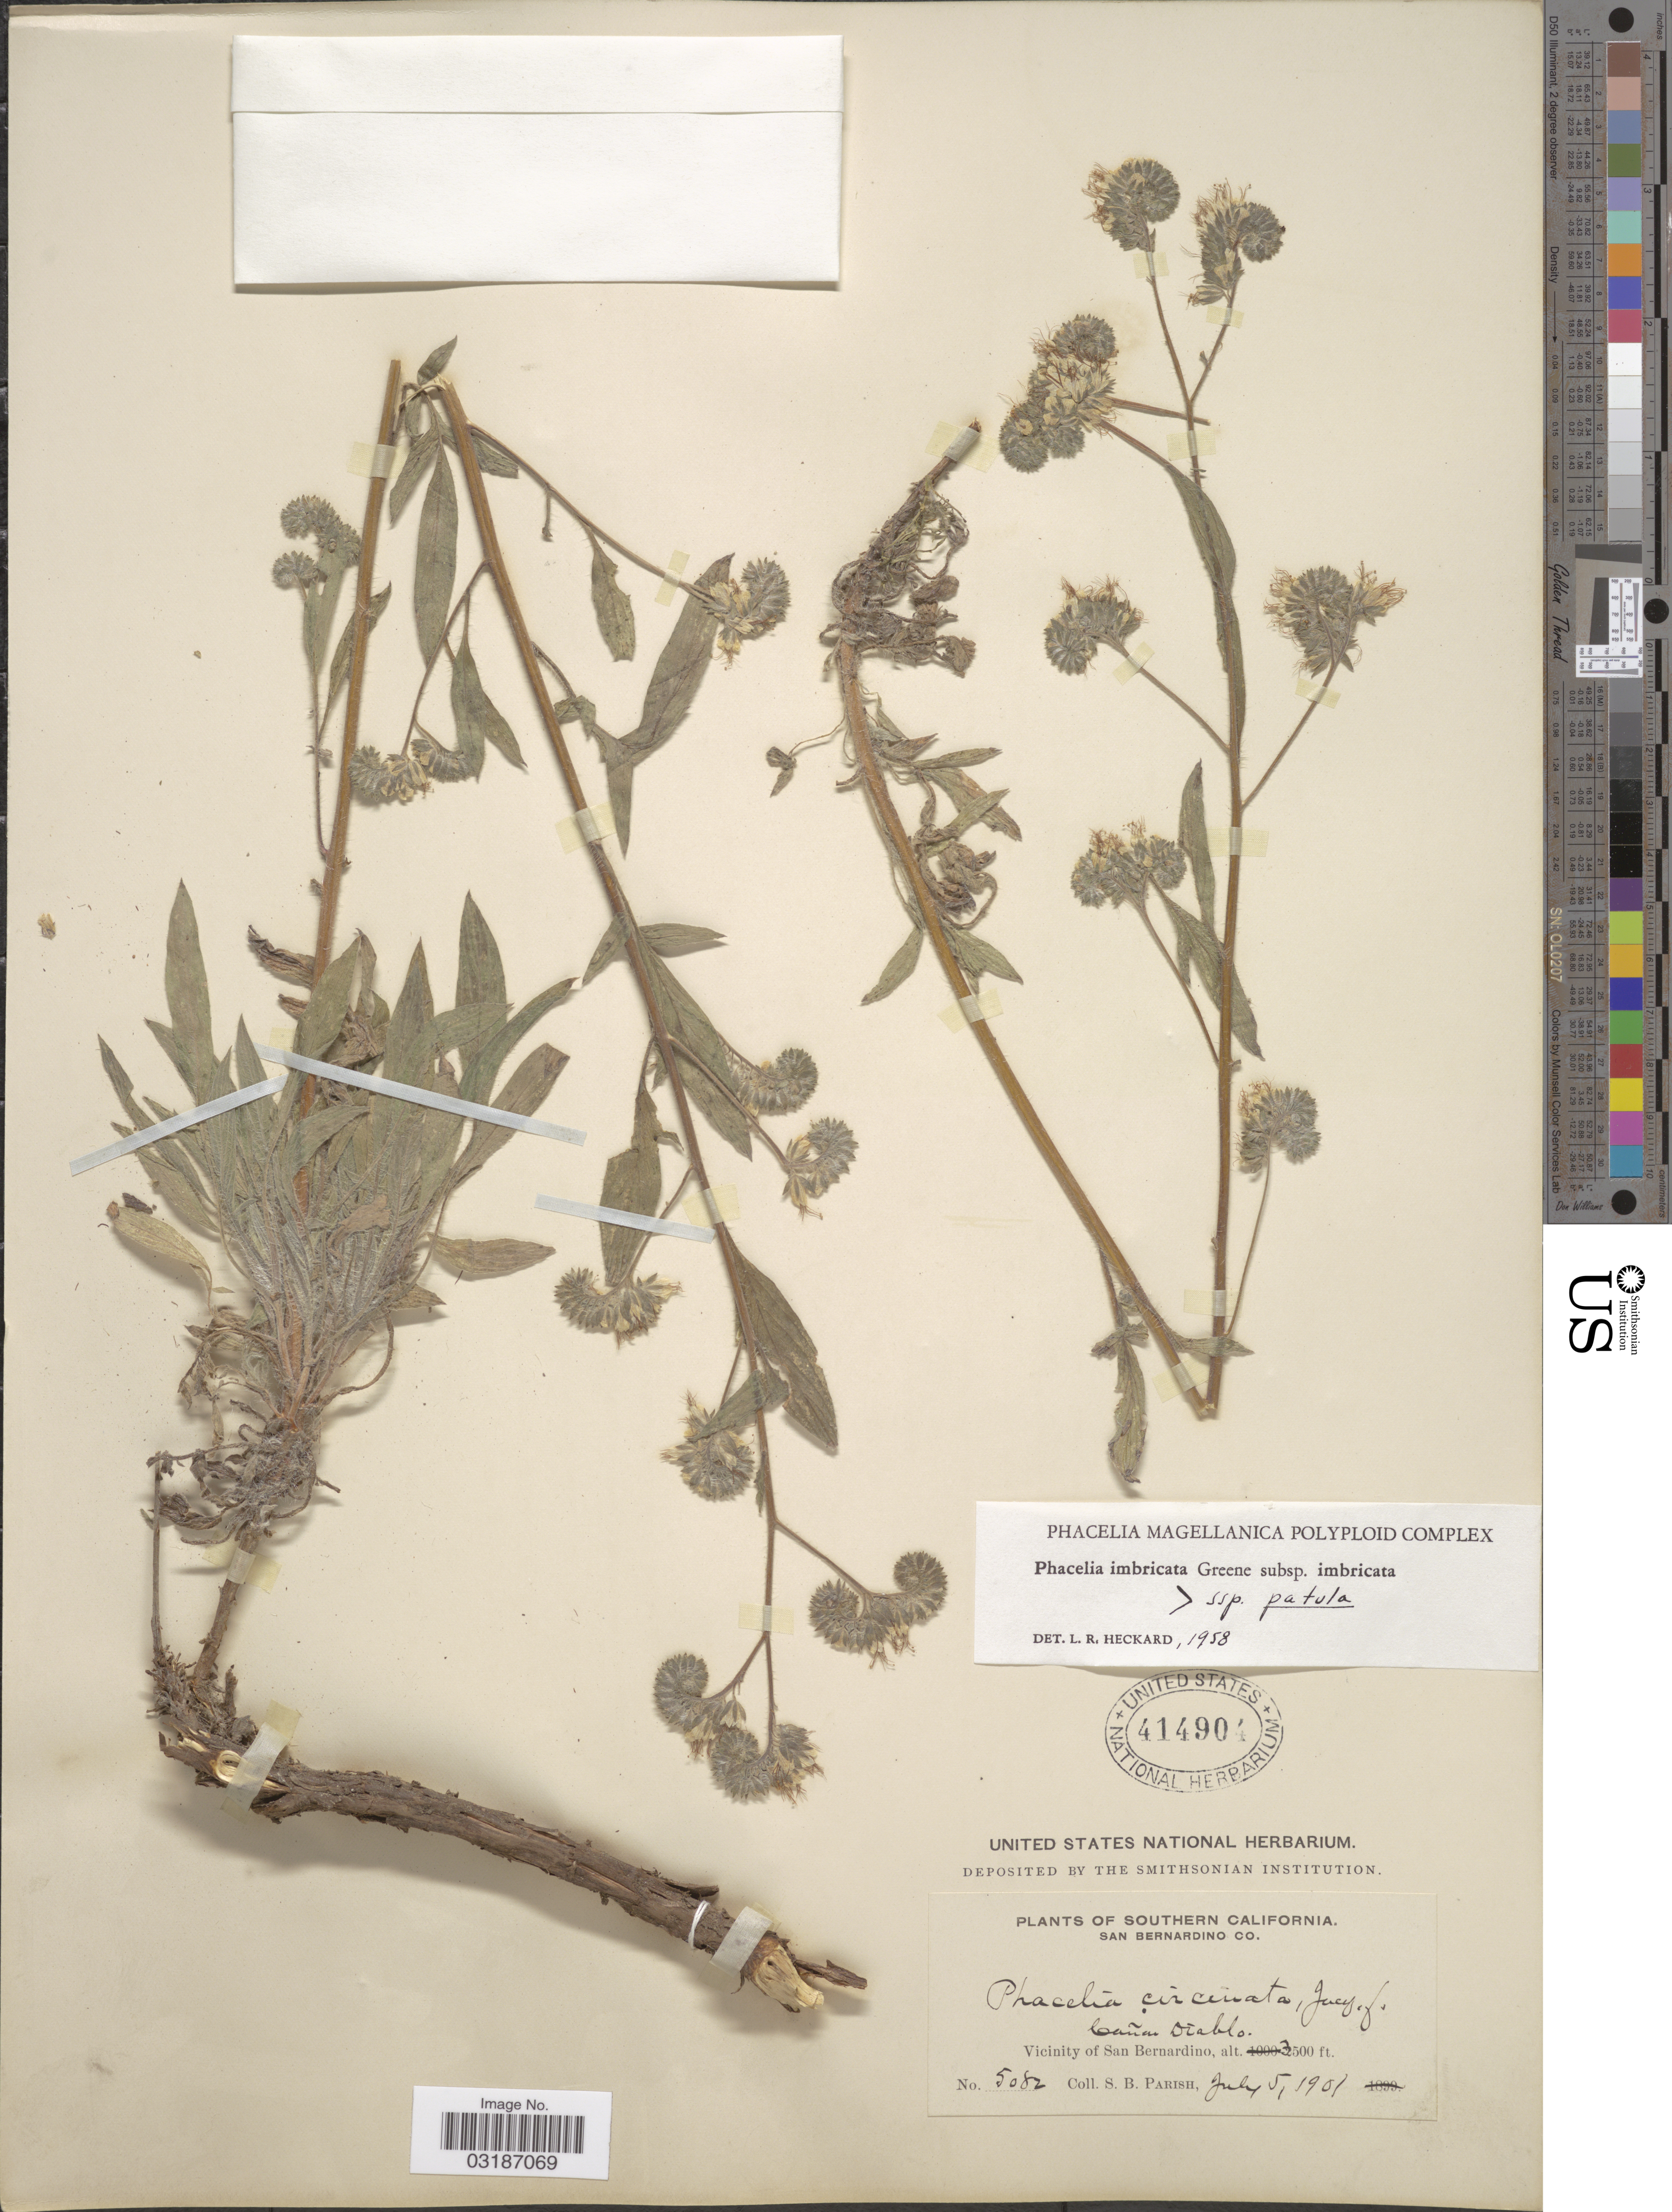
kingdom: Plantae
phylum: Tracheophyta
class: Magnoliopsida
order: Boraginales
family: Hydrophyllaceae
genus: Phacelia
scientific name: Phacelia imbricata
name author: Greene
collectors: S. B. Parish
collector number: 5082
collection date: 1901-07-05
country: United States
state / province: California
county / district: San Bernardino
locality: Southern California. San Bernardino Co. Cañon Diablo. Vicinity of San Bernardino.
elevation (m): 1067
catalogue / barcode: US 414904